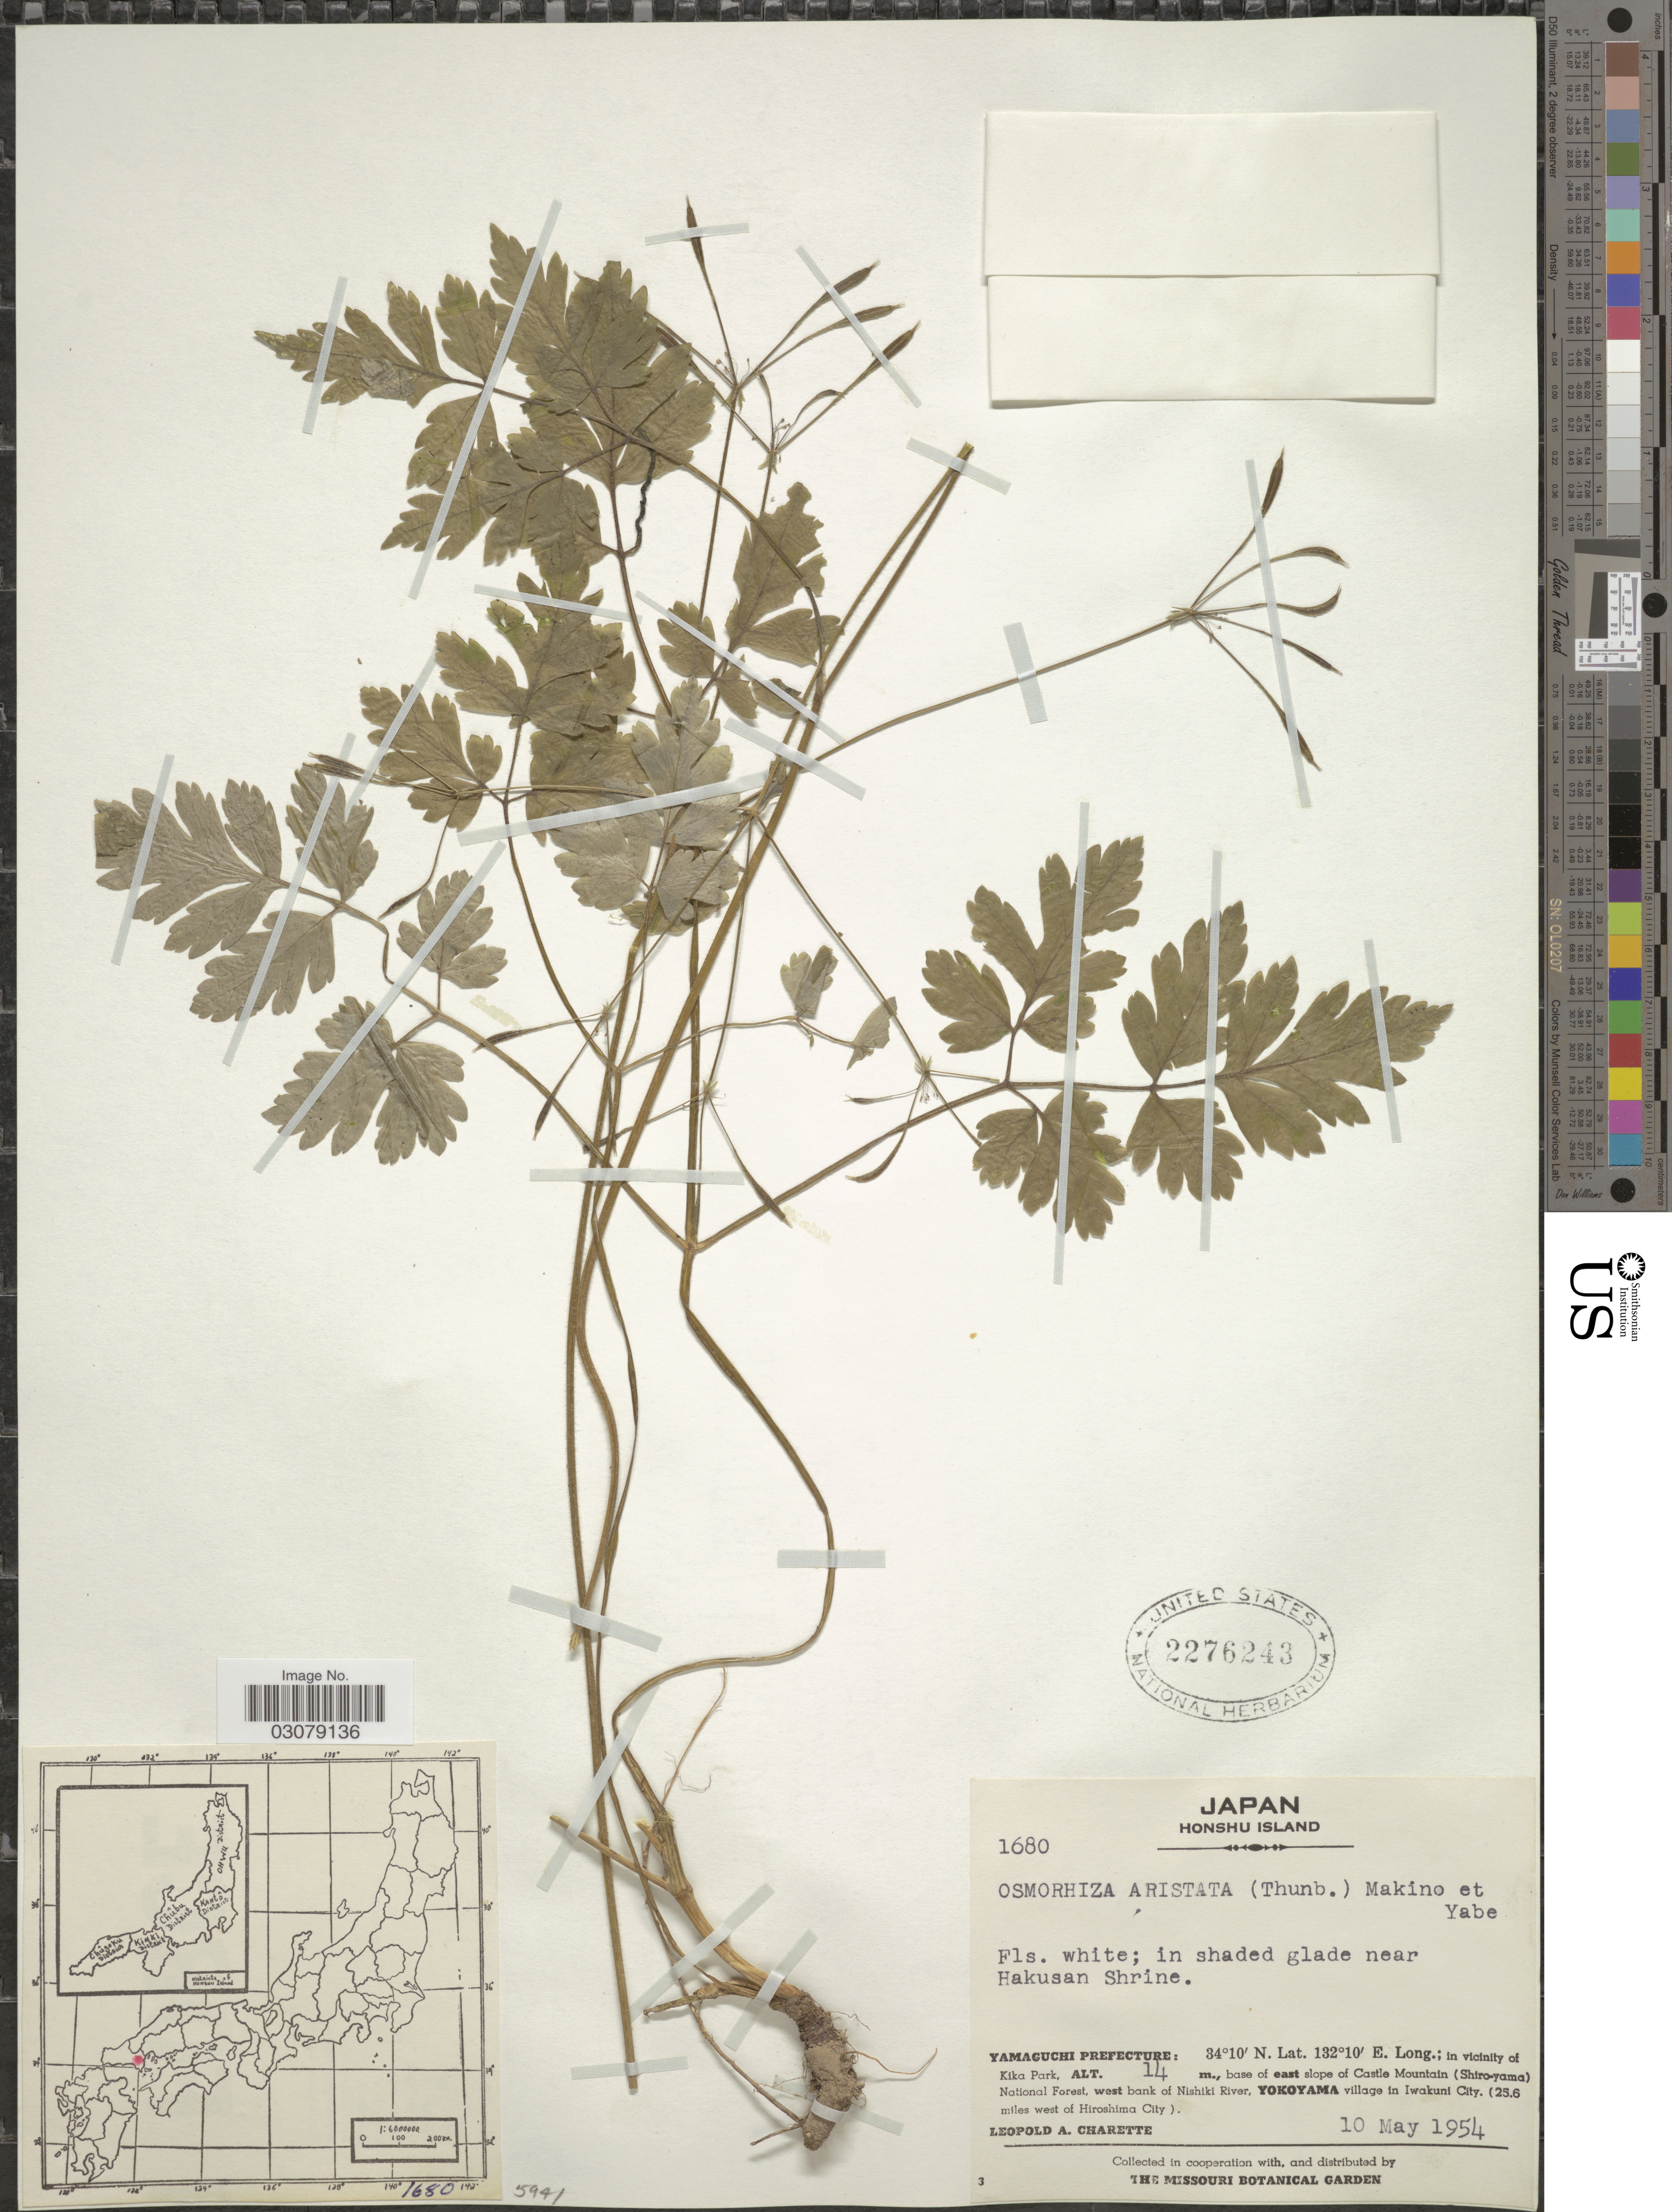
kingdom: Plantae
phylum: Tracheophyta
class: Magnoliopsida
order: Apiales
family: Apiaceae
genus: Osmorhiza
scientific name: Osmorhiza aristata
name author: (Thunb.) Rydb.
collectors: L. A. Charette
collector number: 1680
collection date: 1954-05-10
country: Japan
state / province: Yamaguti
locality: Honshu Island. Yamaguchi Prefecture: in vicinity of Kika Park, base of east slope of Castle Mountain (Shiro-yama) National Forest, west bank of Nishiki River, Yokoyama village in Iwakuni City. (25.6 miles west of Hiroshima City).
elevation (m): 14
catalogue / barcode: US 2276243